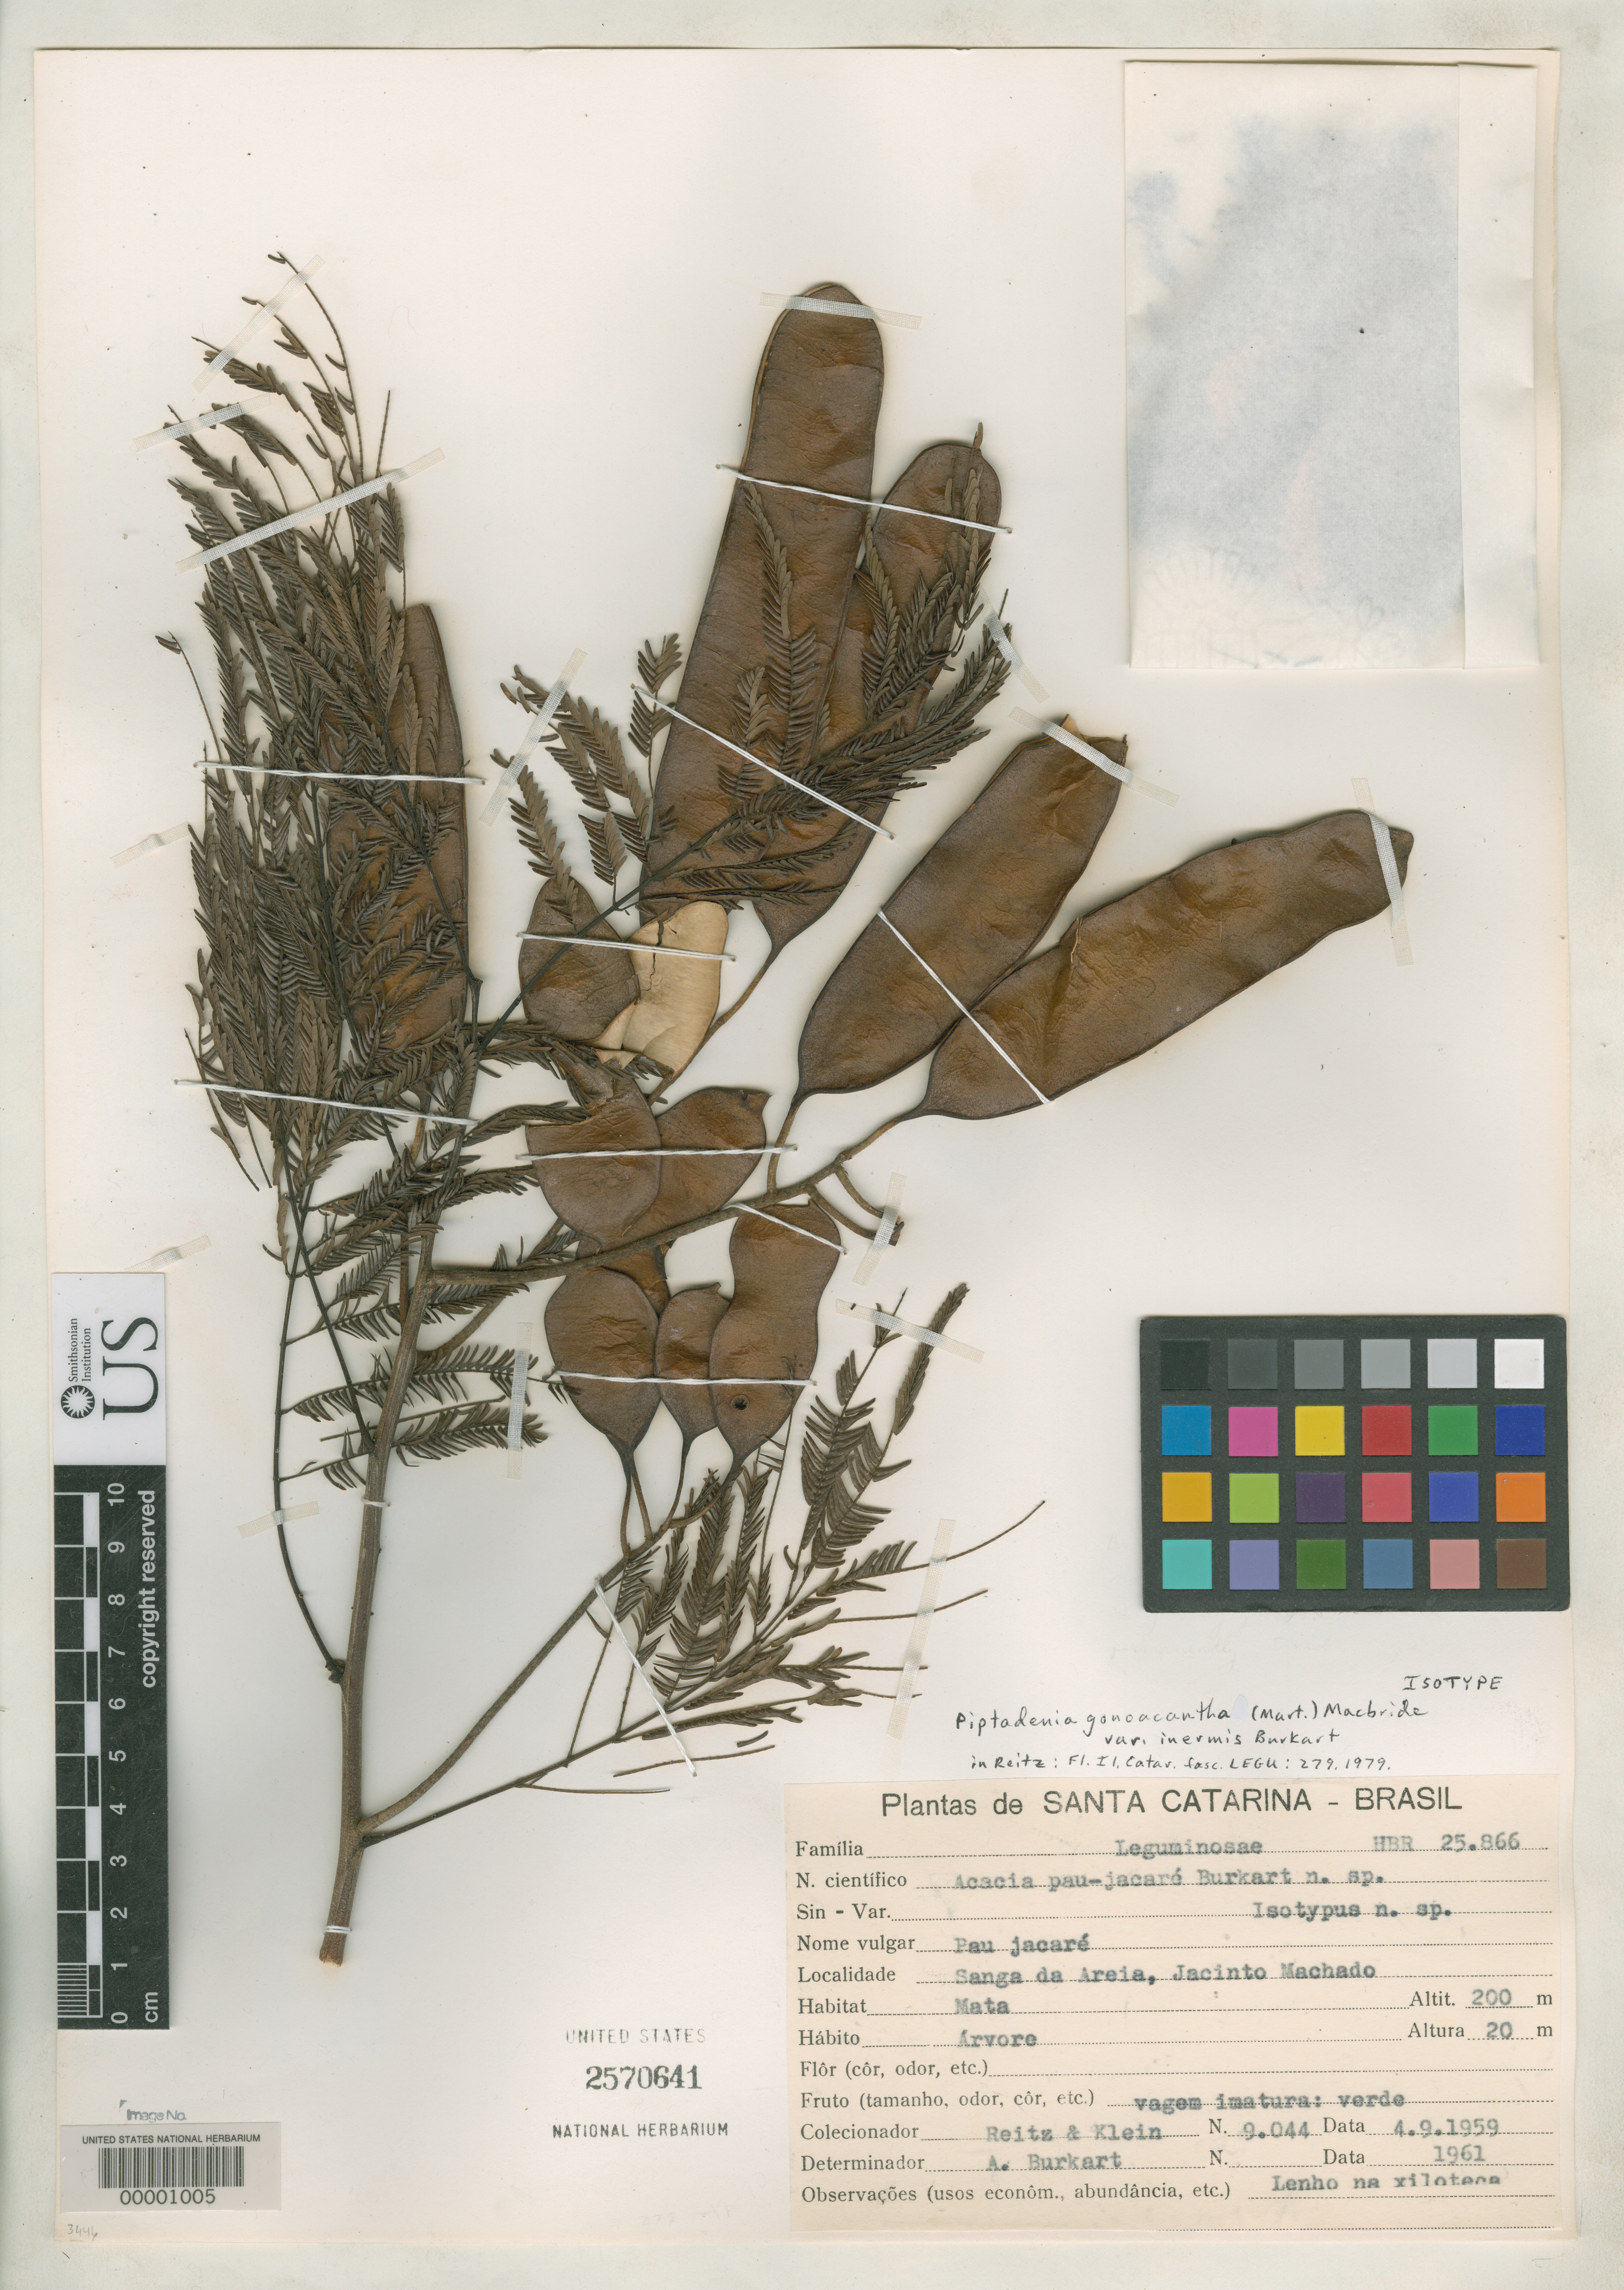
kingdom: Plantae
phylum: Tracheophyta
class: Magnoliopsida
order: Fabales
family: Fabaceae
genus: Piptadenia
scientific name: Piptadenia gonoacantha var. inermis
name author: Burkart in Reitz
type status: Isotype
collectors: R. Reitz & R. M. Klein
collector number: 9044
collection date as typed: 04 Sep 1959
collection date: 1959-09-04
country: Brazil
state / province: Santa Catarina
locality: Sanga da Areia, Jacinto Machado.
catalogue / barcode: US 2570641